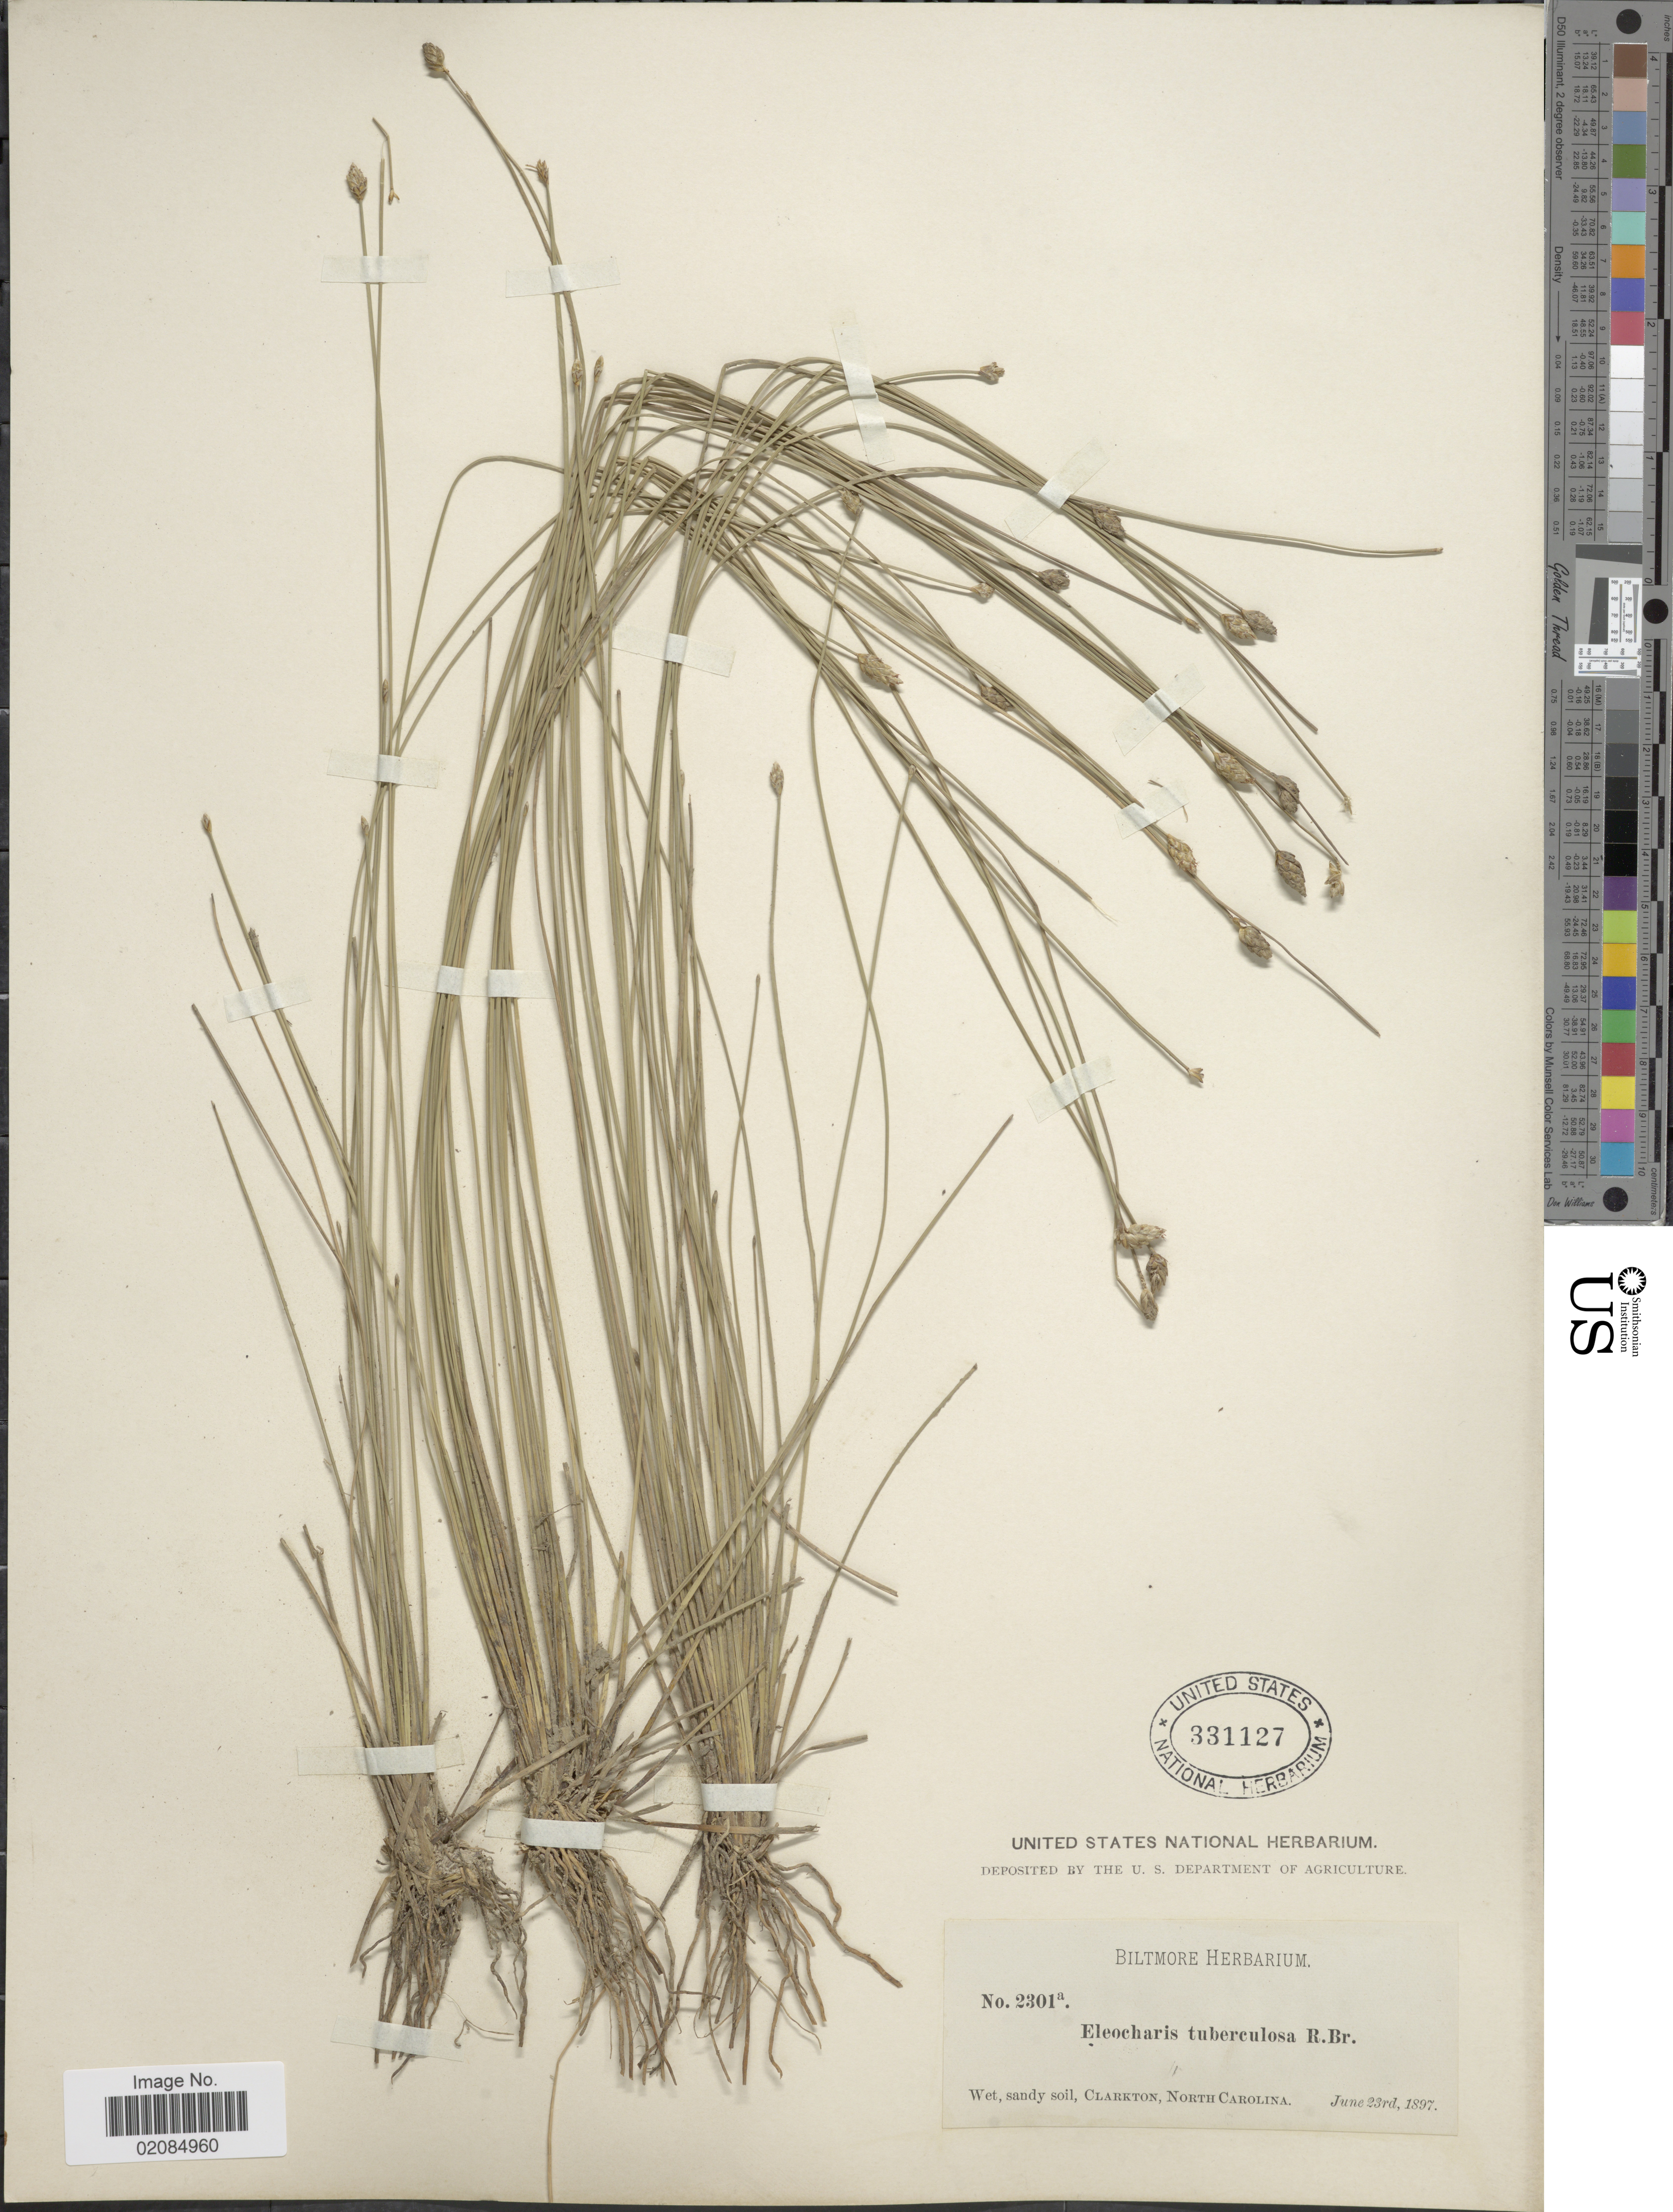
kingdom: Plantae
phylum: Tracheophyta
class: Liliopsida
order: Poales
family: Cyperaceae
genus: Eleocharis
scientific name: Eleocharis tuberculosa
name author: (Michx.) Roem. & Schult.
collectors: ex herb. Biltmore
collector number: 2301a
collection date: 1897-06-23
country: United States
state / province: North Carolina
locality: Wet, sandy soil, Clarkton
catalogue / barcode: US 331127